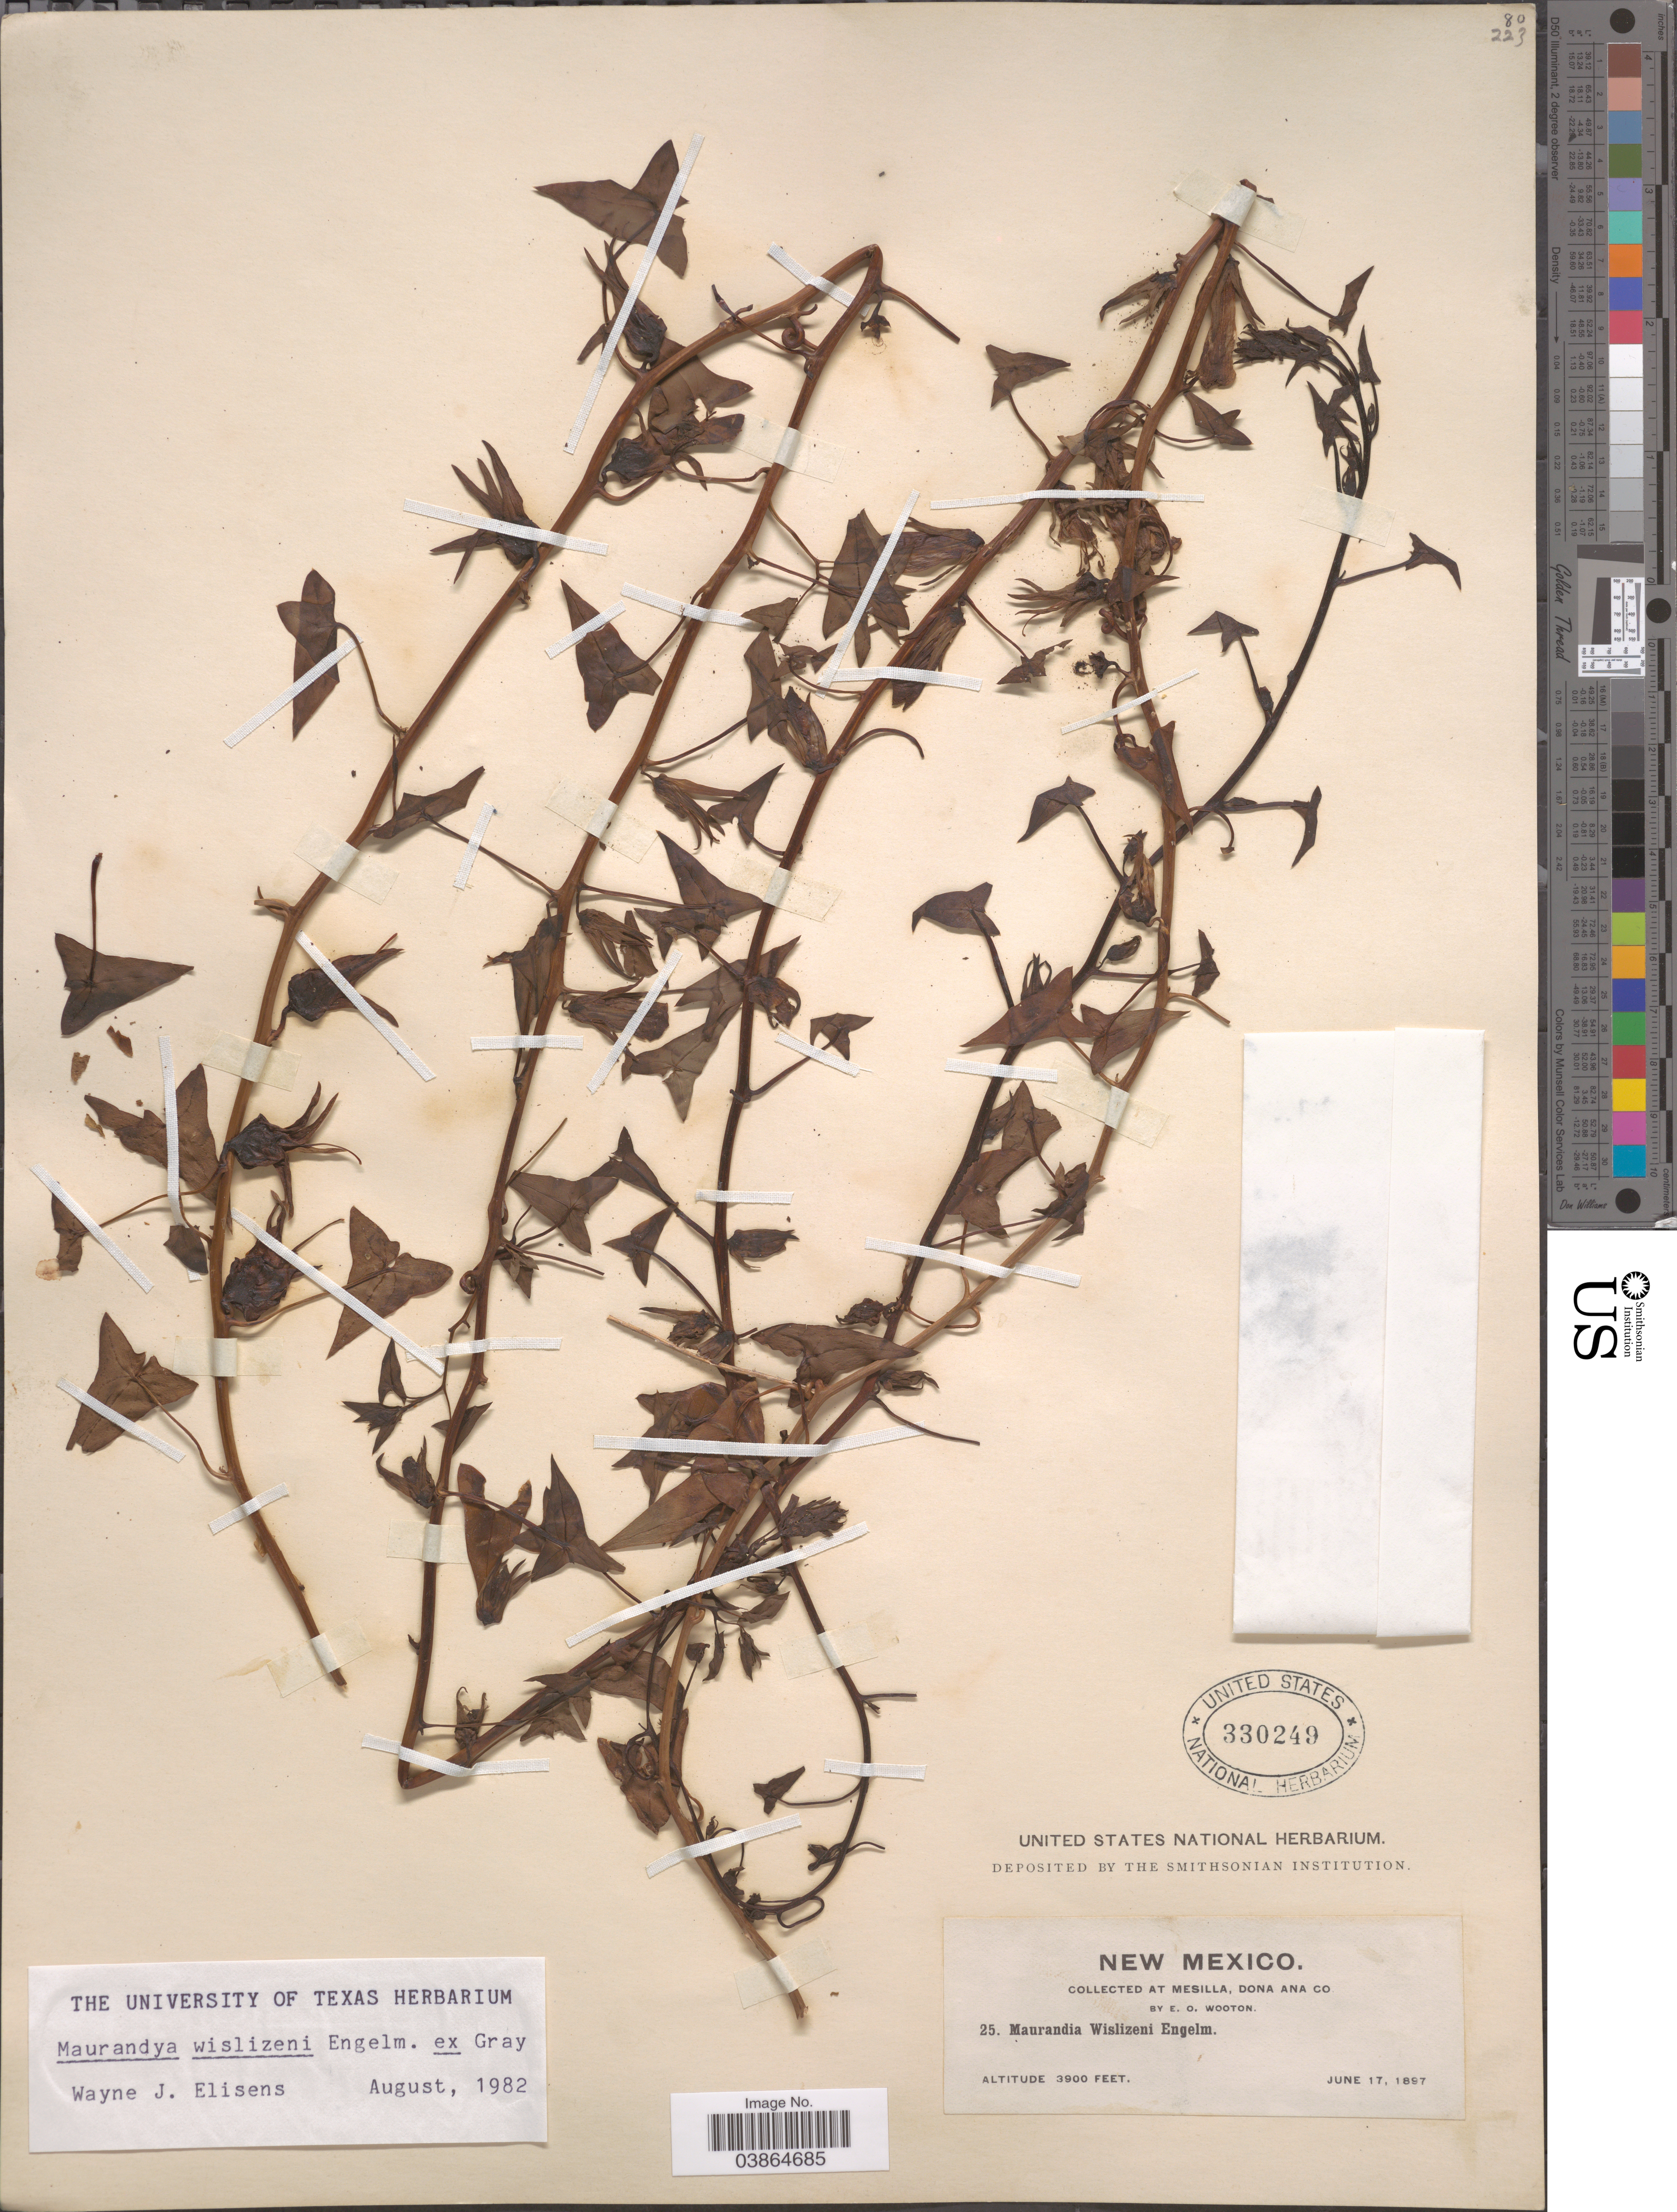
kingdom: Plantae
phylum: Tracheophyta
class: Magnoliopsida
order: Lamiales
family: Plantaginaceae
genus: Maurandya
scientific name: Maurandya wislizeni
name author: Engelm. ex A. Gray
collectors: E. O. Wooton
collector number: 25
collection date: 1897-06-17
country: United States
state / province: New Mexico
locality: At Mesilla, Dona Ana Co.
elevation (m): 1189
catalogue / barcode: US 330249